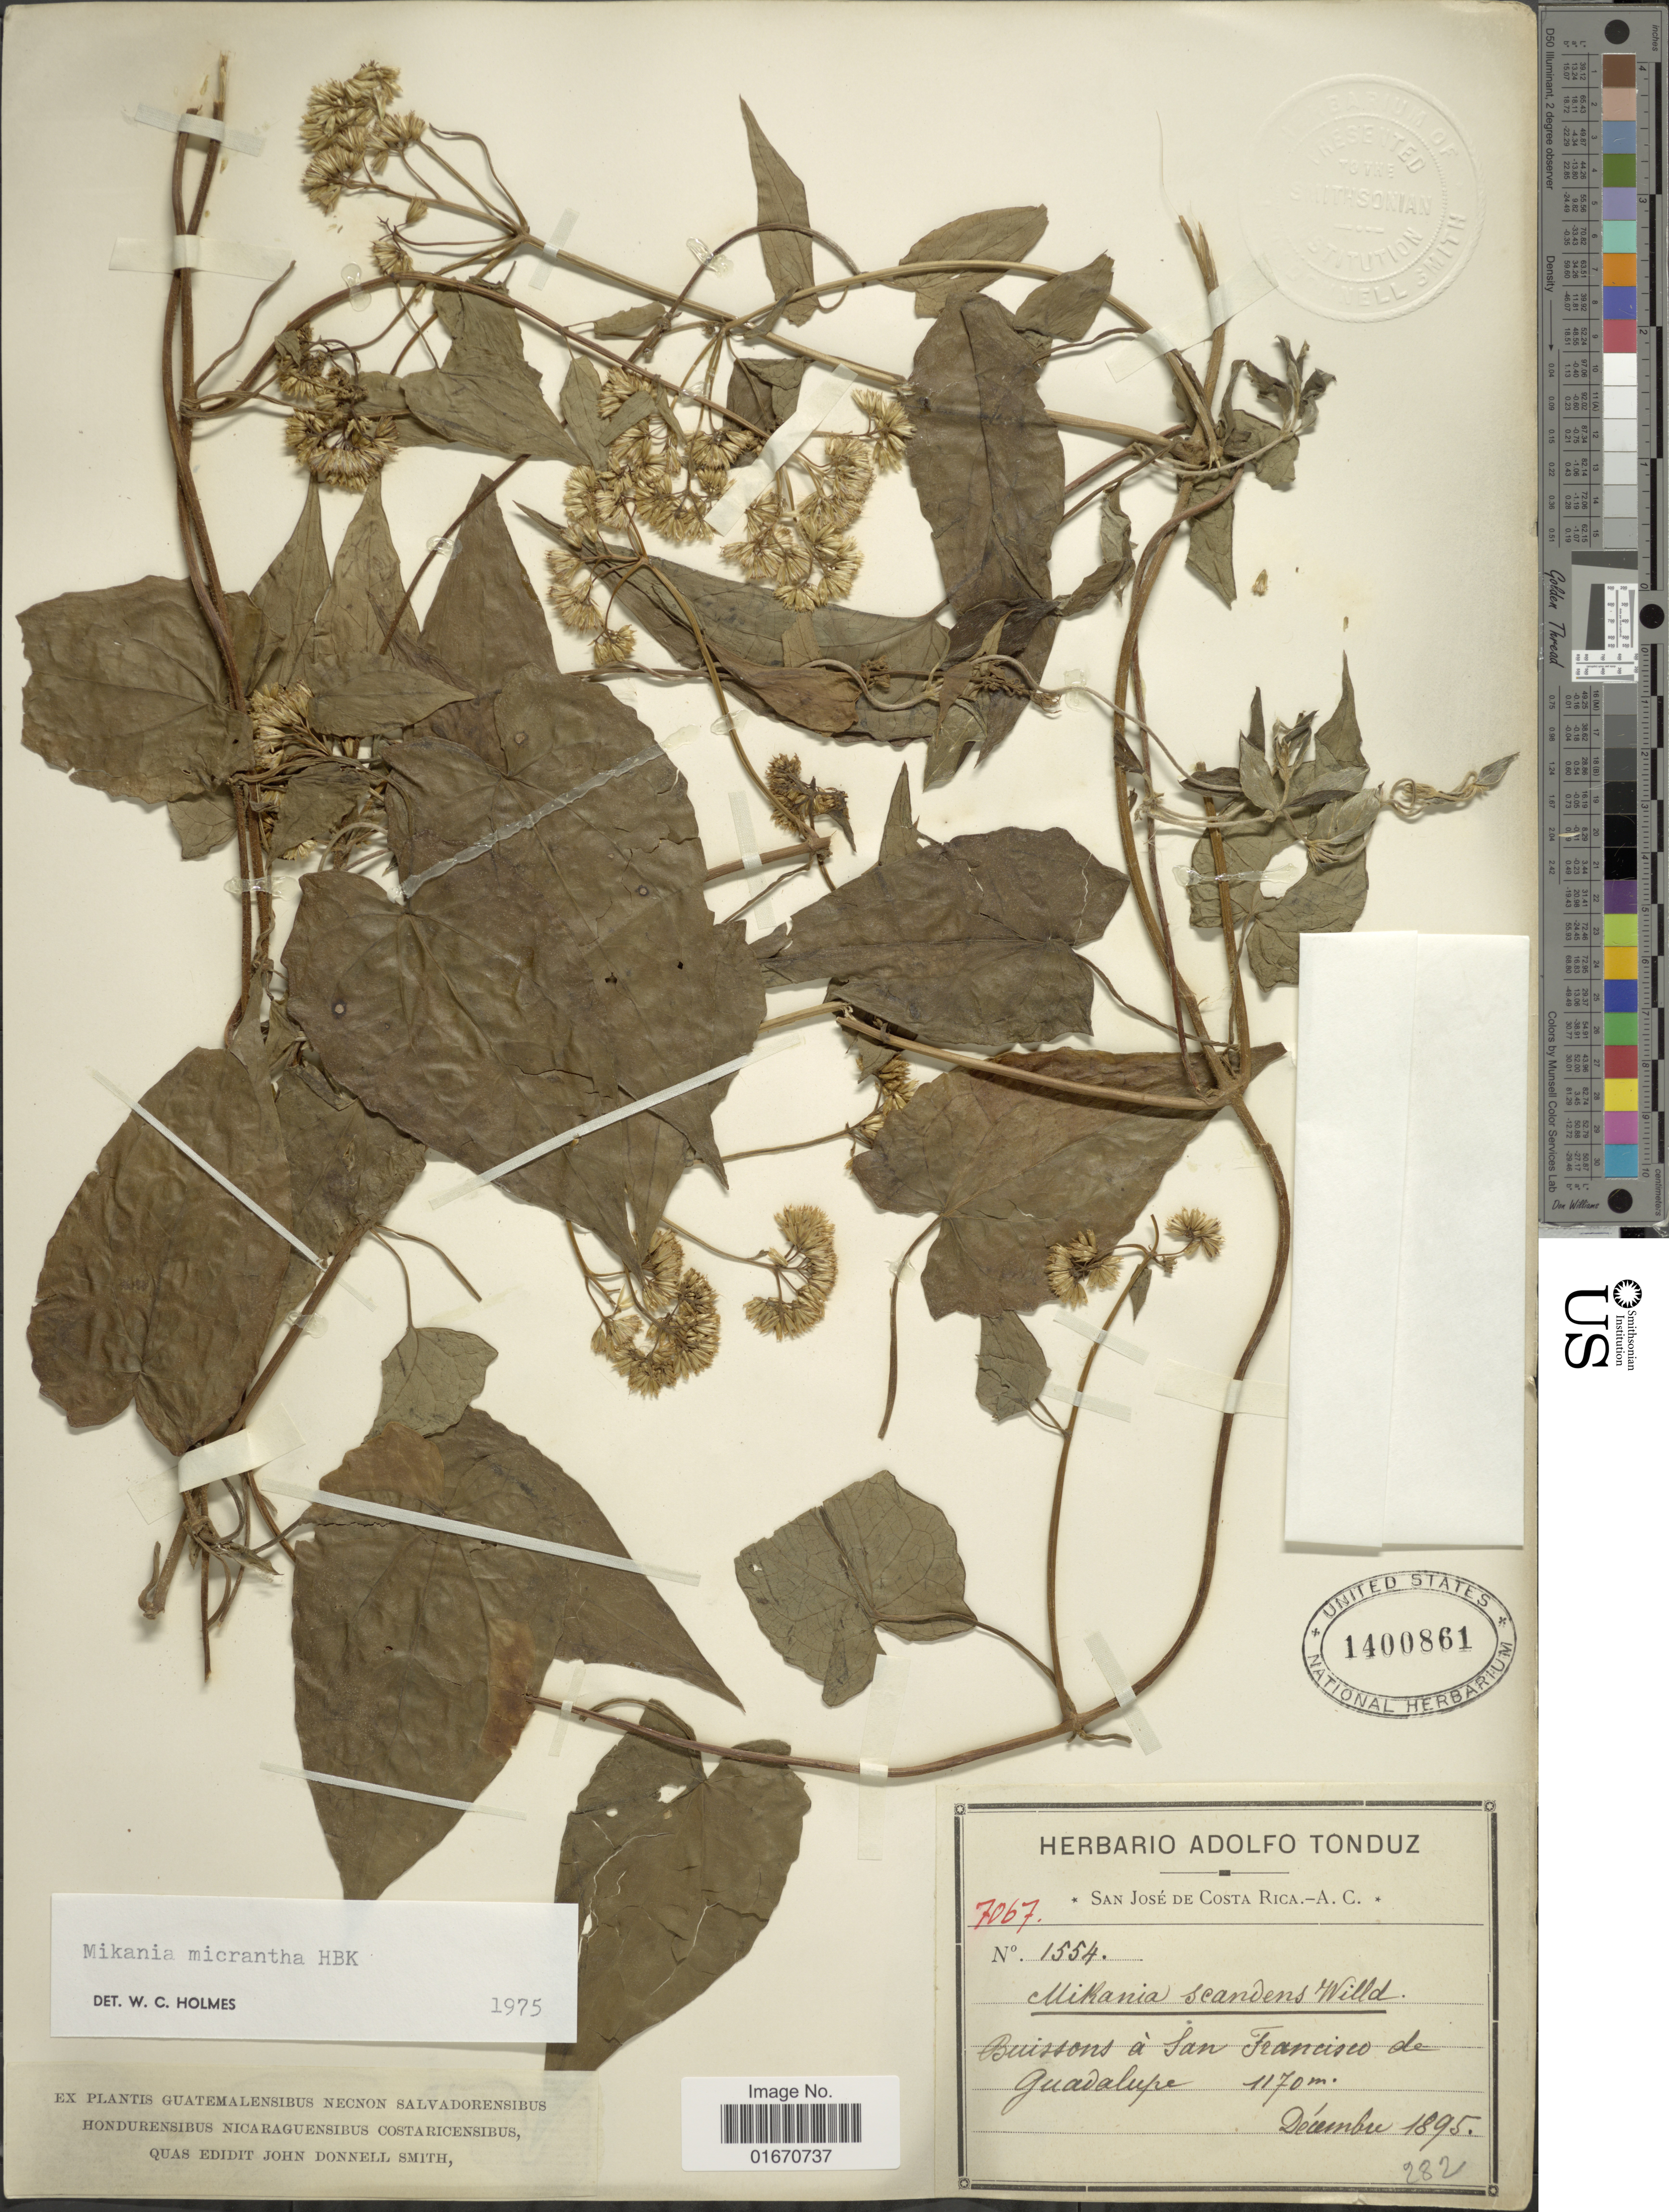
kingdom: Plantae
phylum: Tracheophyta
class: Magnoliopsida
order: Asterales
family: Asteraceae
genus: Mikania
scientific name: Mikania micrantha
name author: Kunth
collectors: ex Herb. Adolfo Tonduz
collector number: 7067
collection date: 1895-12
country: Costa Rica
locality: Buissons a San Francisco de Guadalupe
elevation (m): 1170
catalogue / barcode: US 1400861